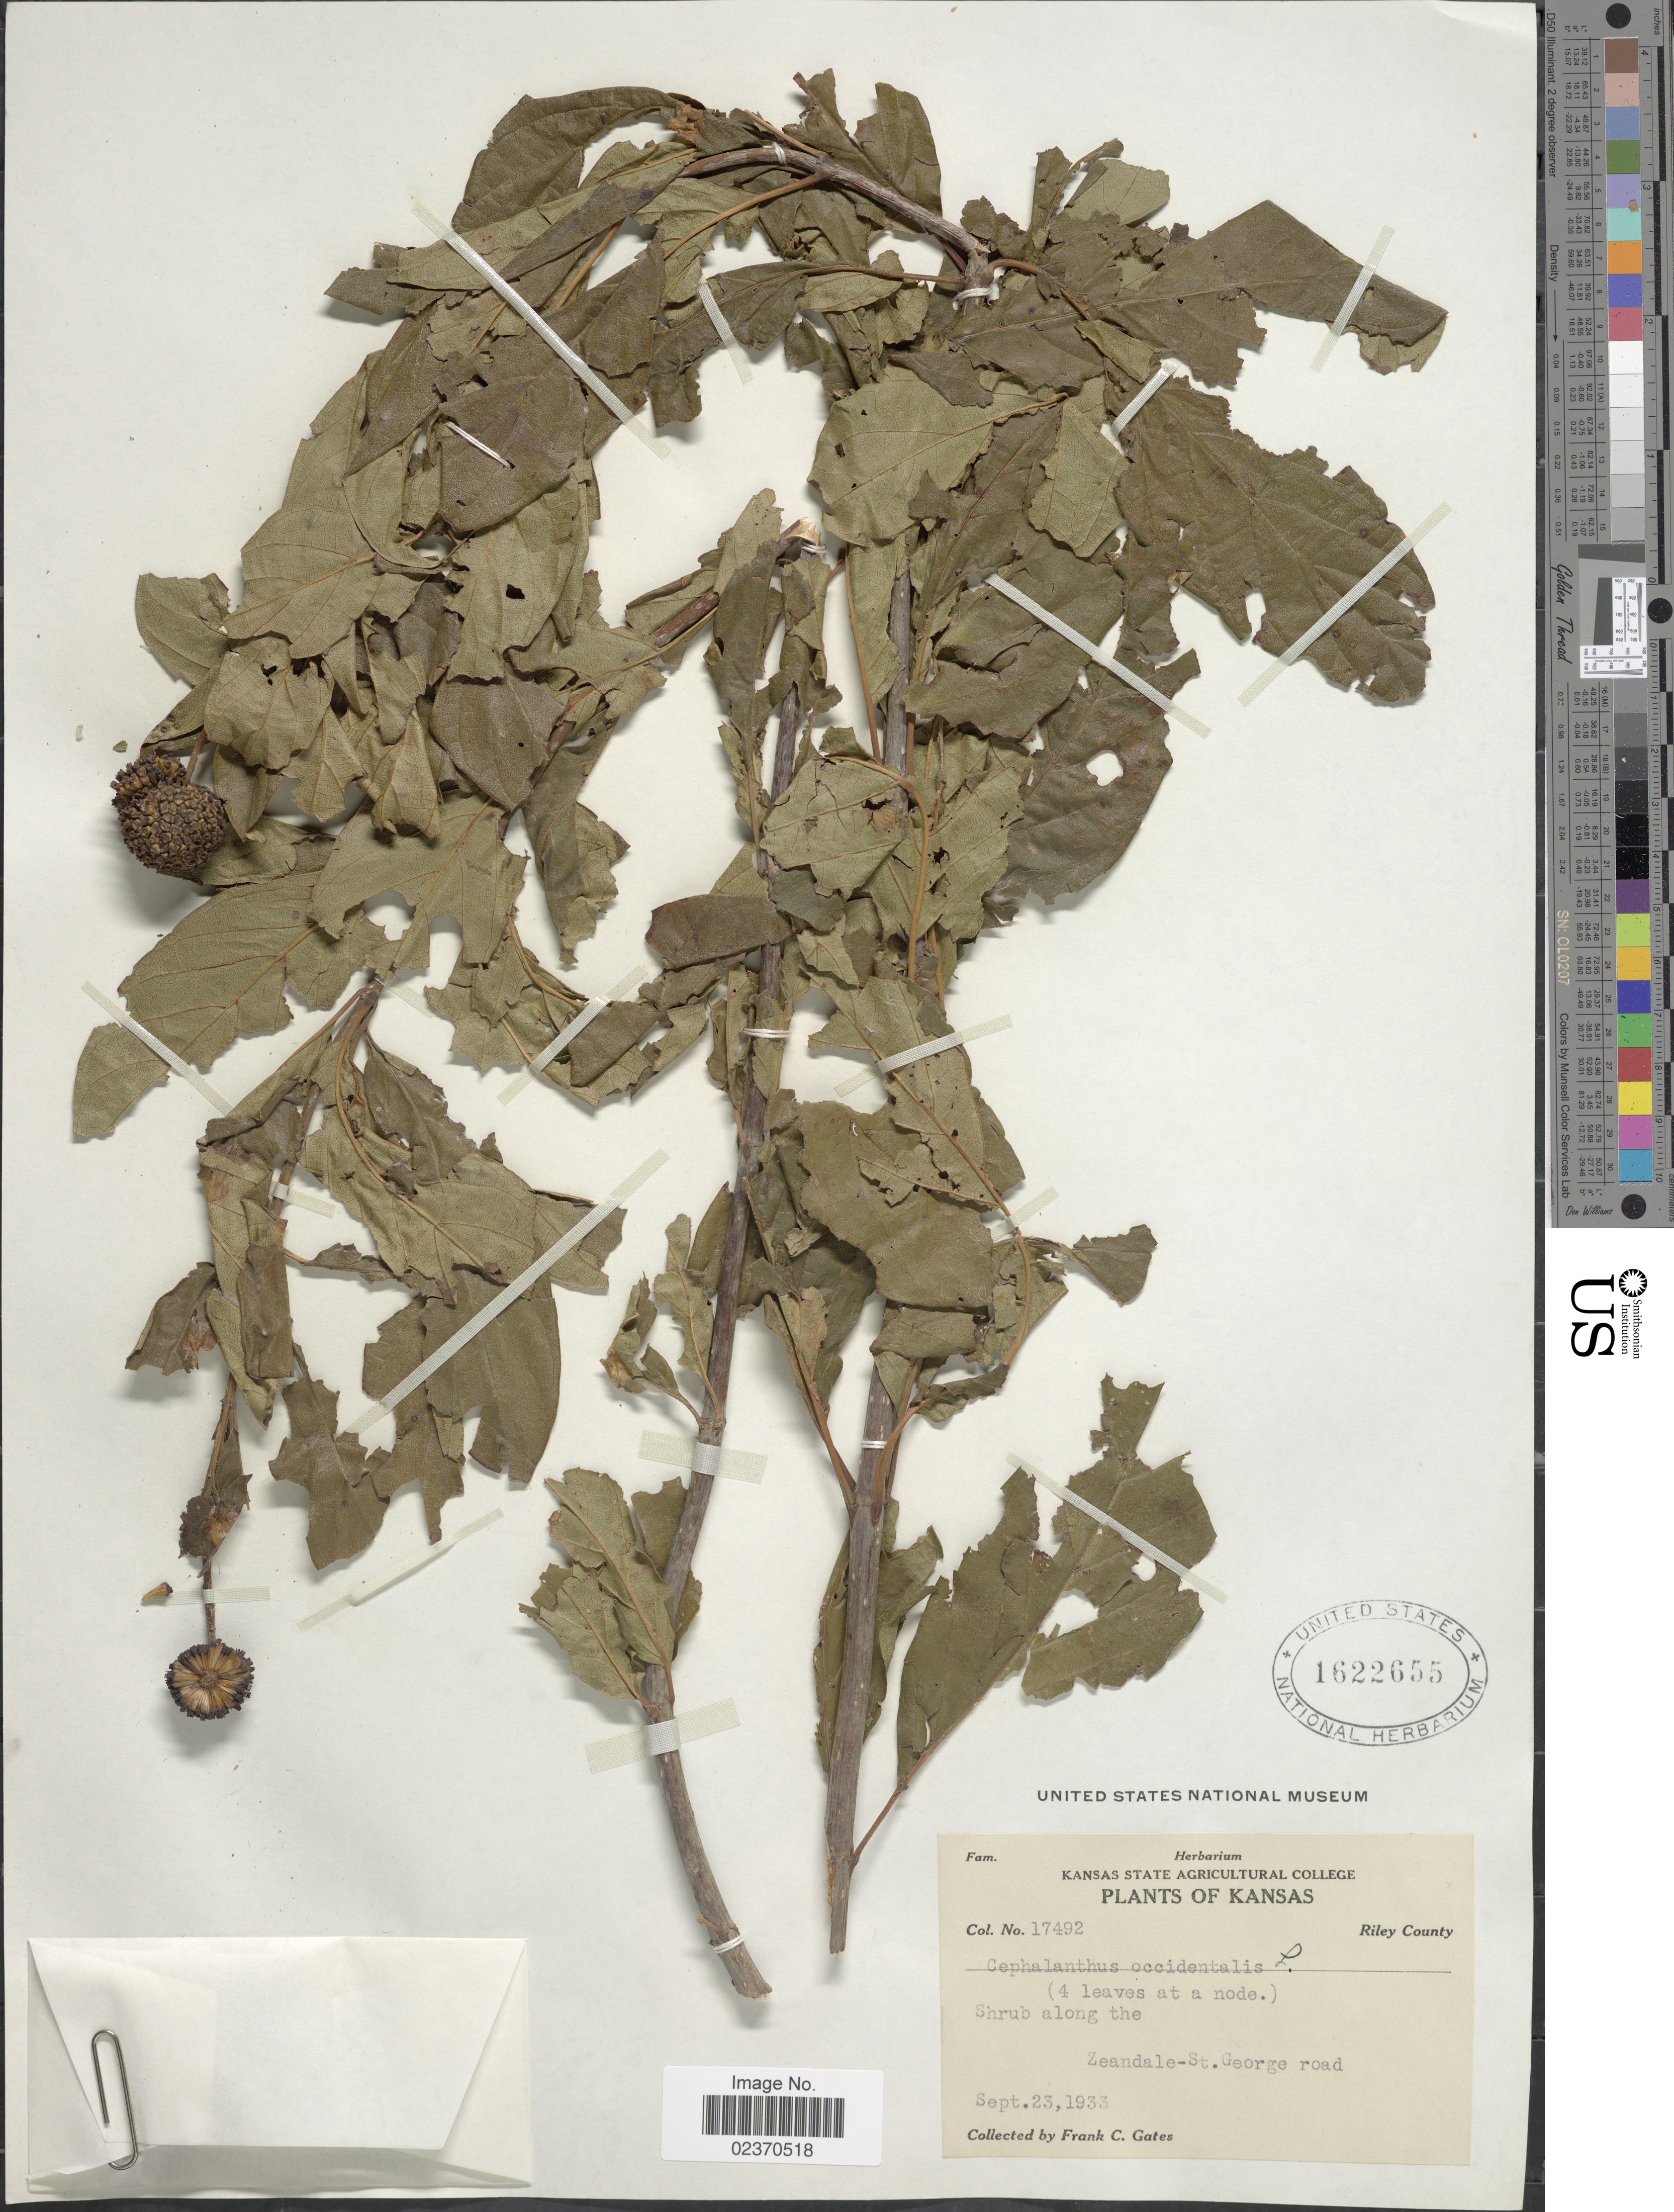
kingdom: Plantae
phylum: Tracheophyta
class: Magnoliopsida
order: Gentianales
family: Rubiaceae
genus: Cephalanthus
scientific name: Cephalanthus occidentalis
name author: L.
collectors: F. C. Gates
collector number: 17492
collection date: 1933-09-23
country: United States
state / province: Kansas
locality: Riley County. Zeandale - St. George road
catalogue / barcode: US 1622655